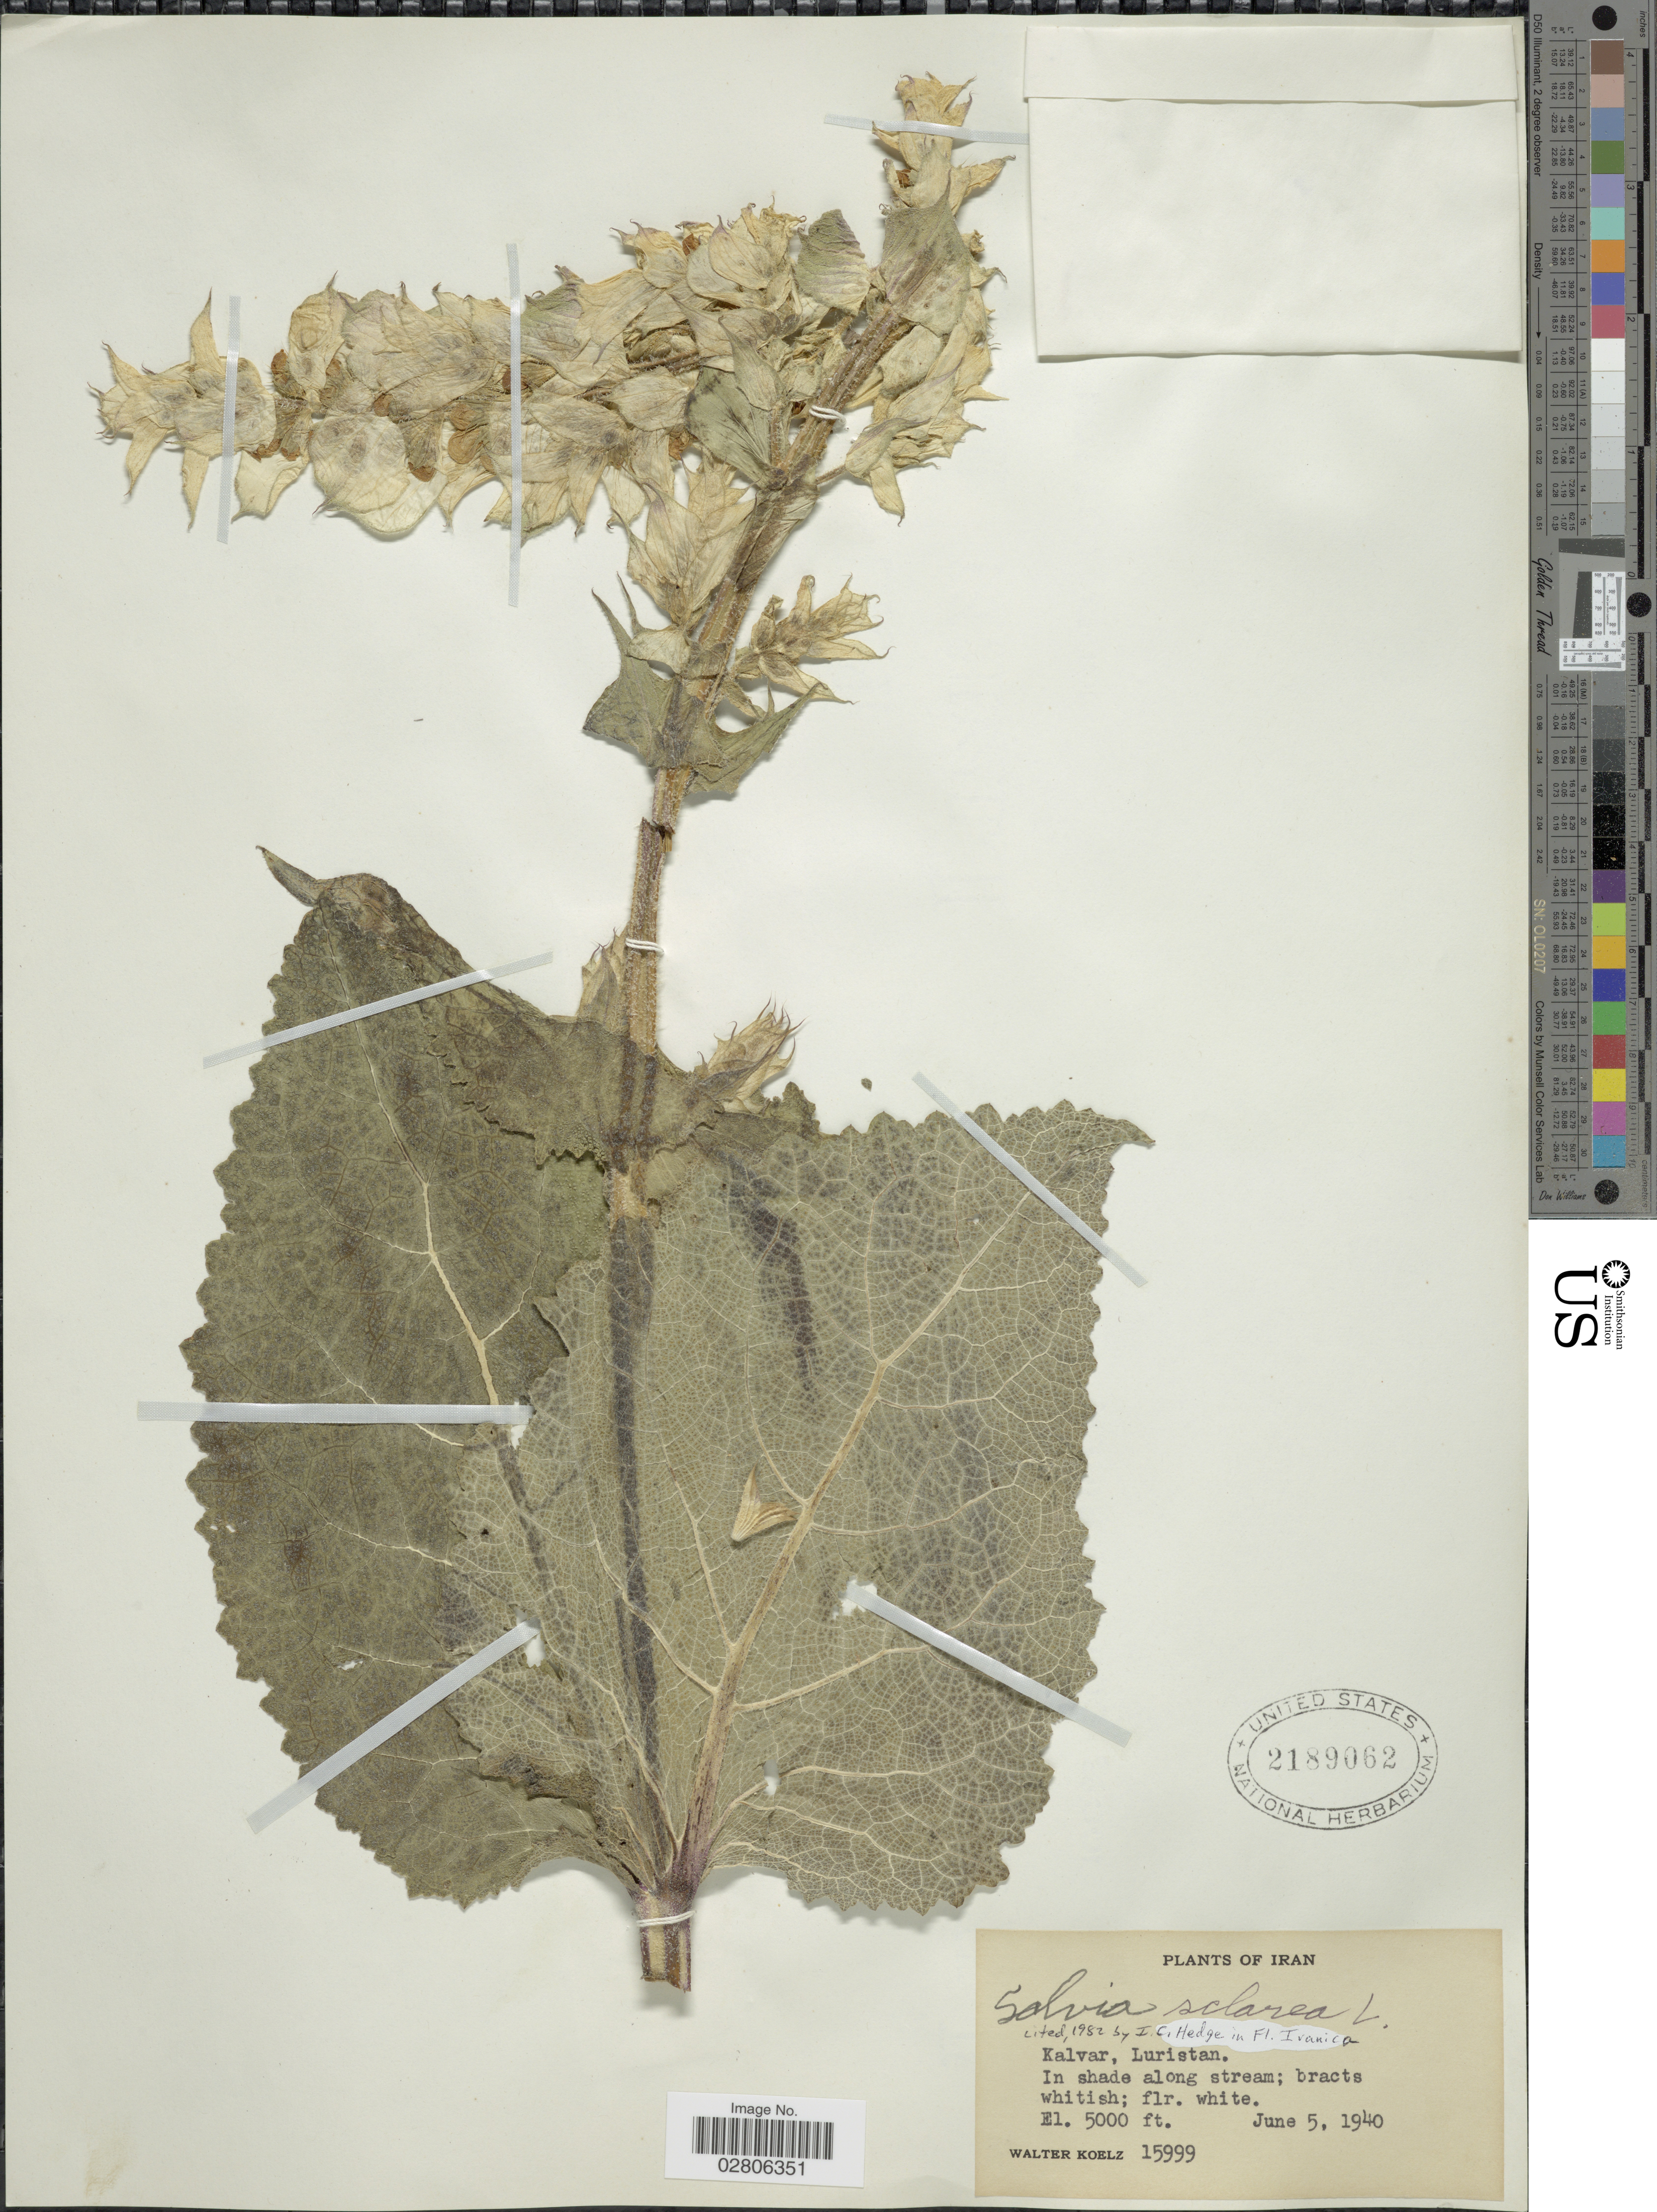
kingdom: Plantae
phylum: Tracheophyta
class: Magnoliopsida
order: Lamiales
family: Lamiaceae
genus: Salvia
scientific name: Salvia sclarea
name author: L.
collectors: W. N. Koelz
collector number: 15999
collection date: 1940-06-05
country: Iran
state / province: Hormozgan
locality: Kalvar, Luristan.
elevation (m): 1524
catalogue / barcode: US 2189062